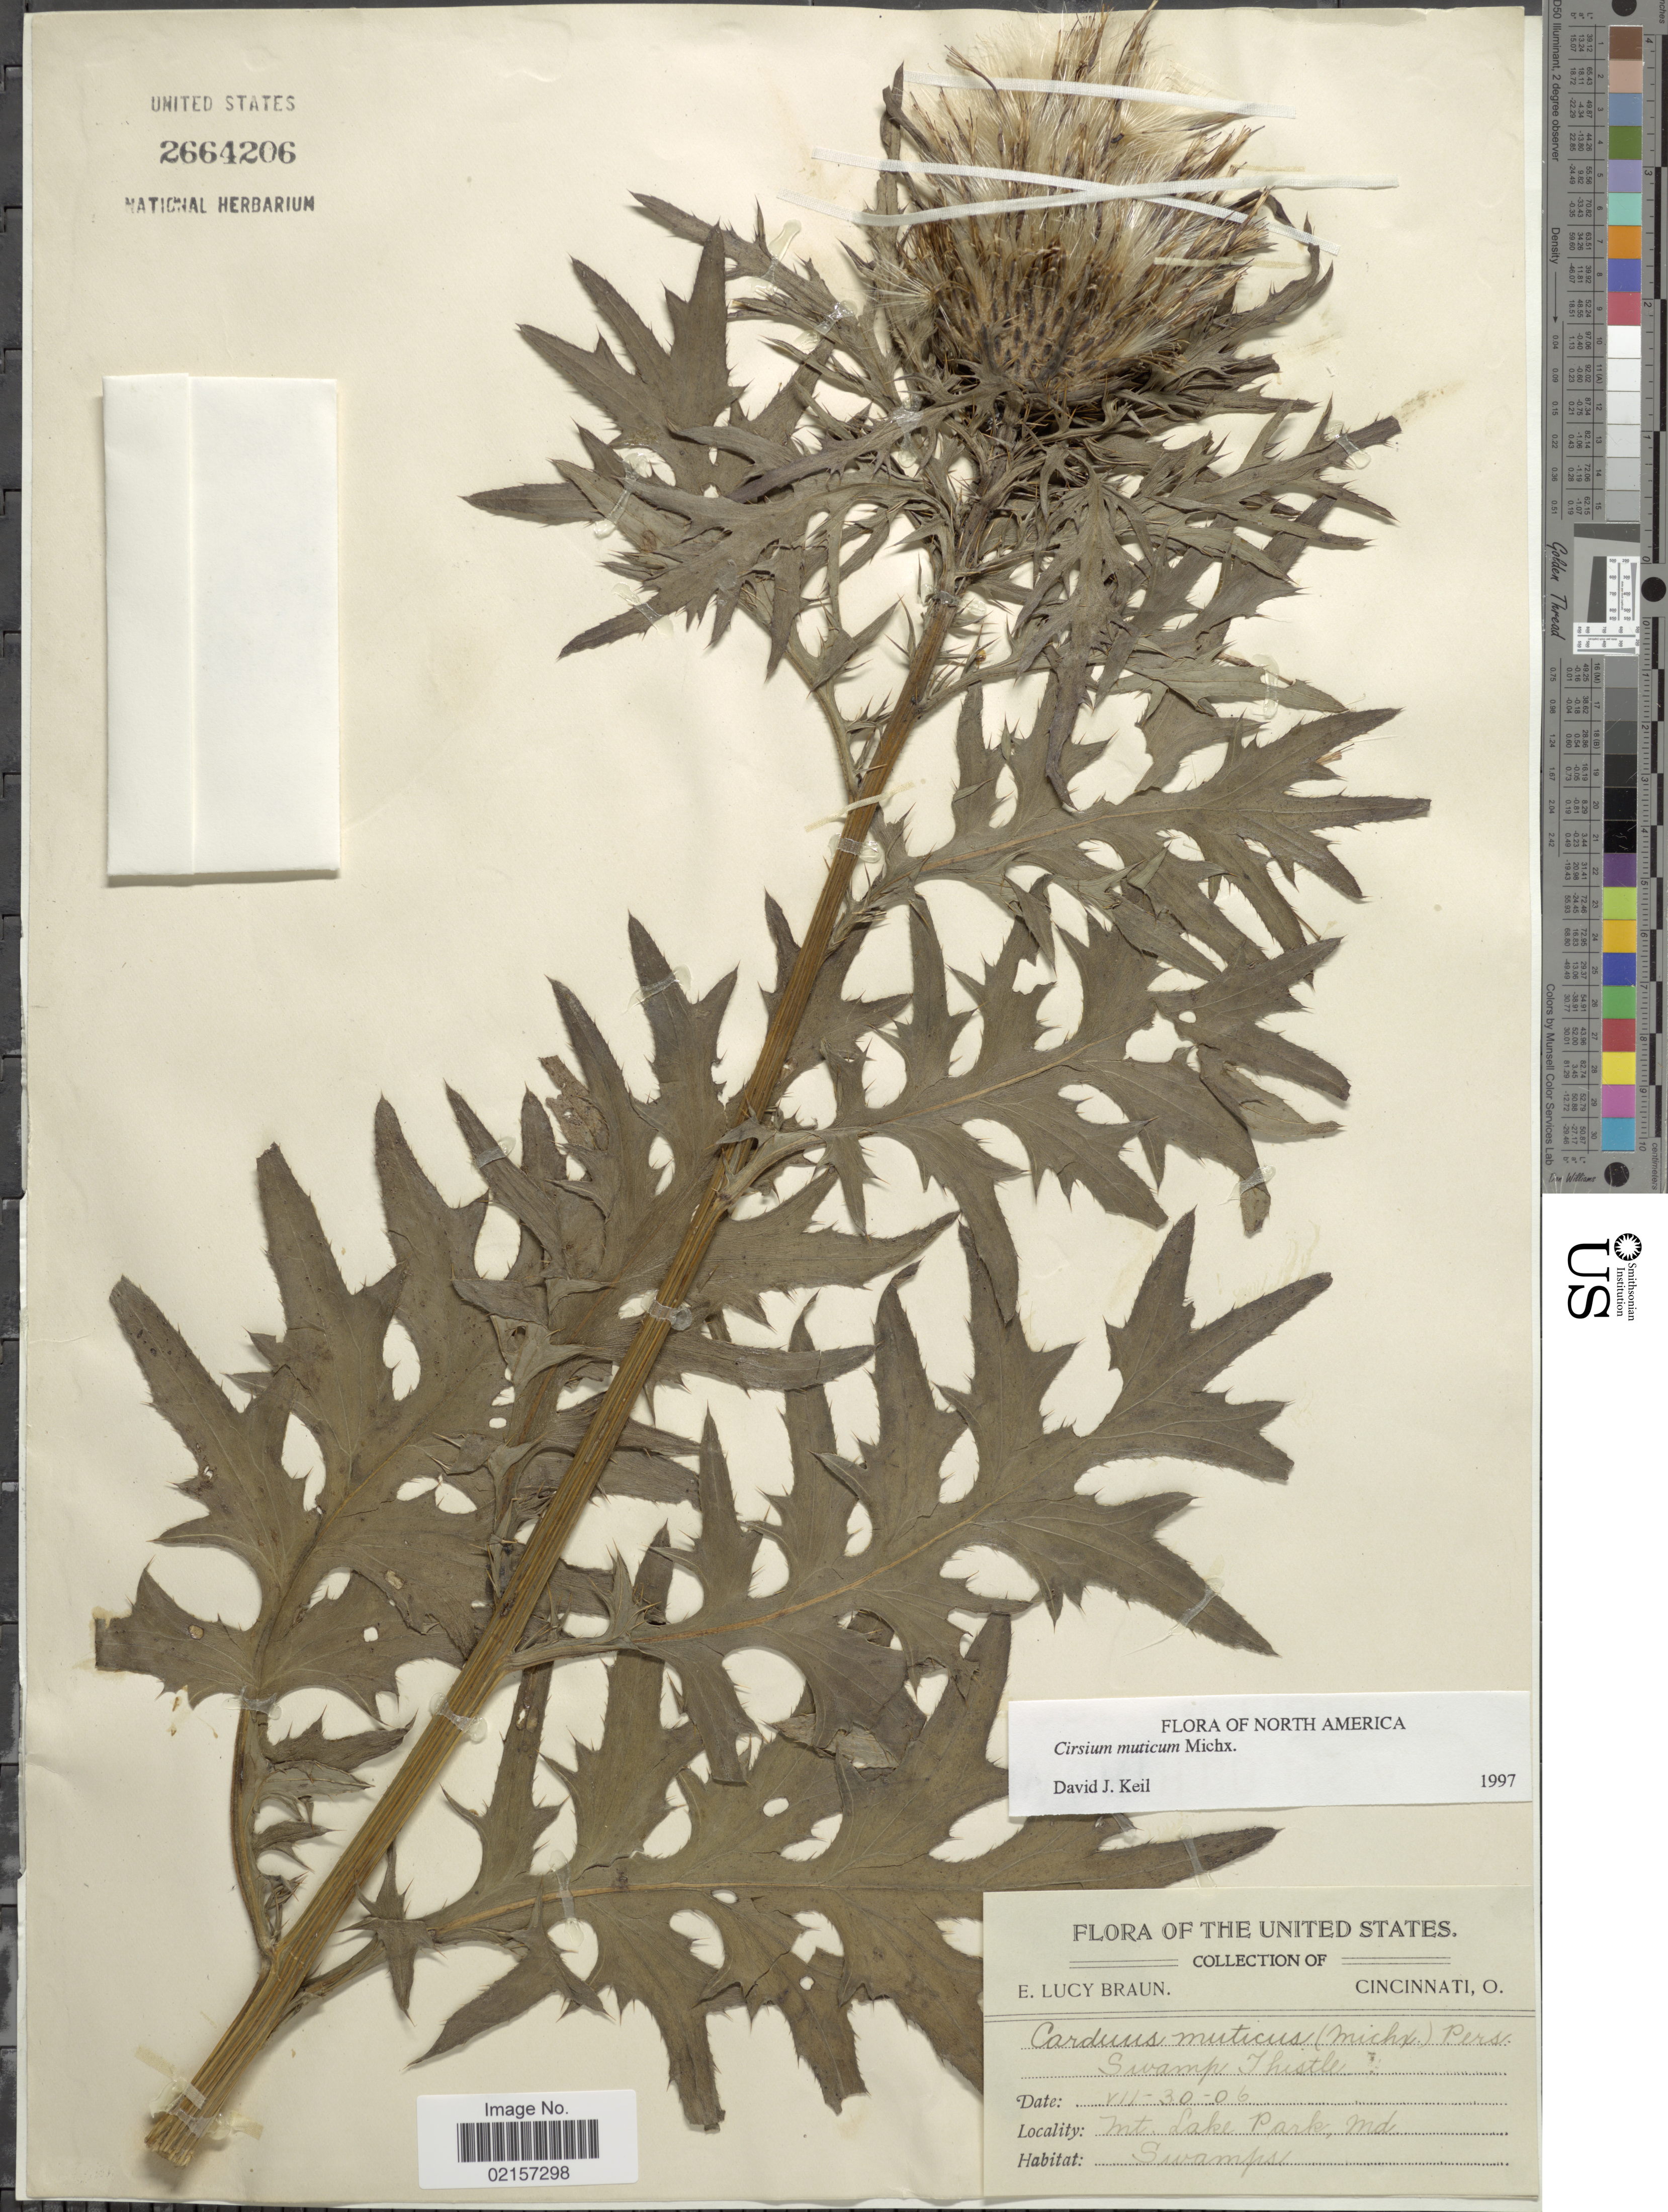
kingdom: Plantae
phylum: Tracheophyta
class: Magnoliopsida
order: Asterales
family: Asteraceae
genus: Cirsium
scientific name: Cirsium muticum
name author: Michx.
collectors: E. L. Braun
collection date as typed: Transcribed d/m/y: 30/7/6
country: United States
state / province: Maryland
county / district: Garrett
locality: Mt. Lake Park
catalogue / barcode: US 2664206